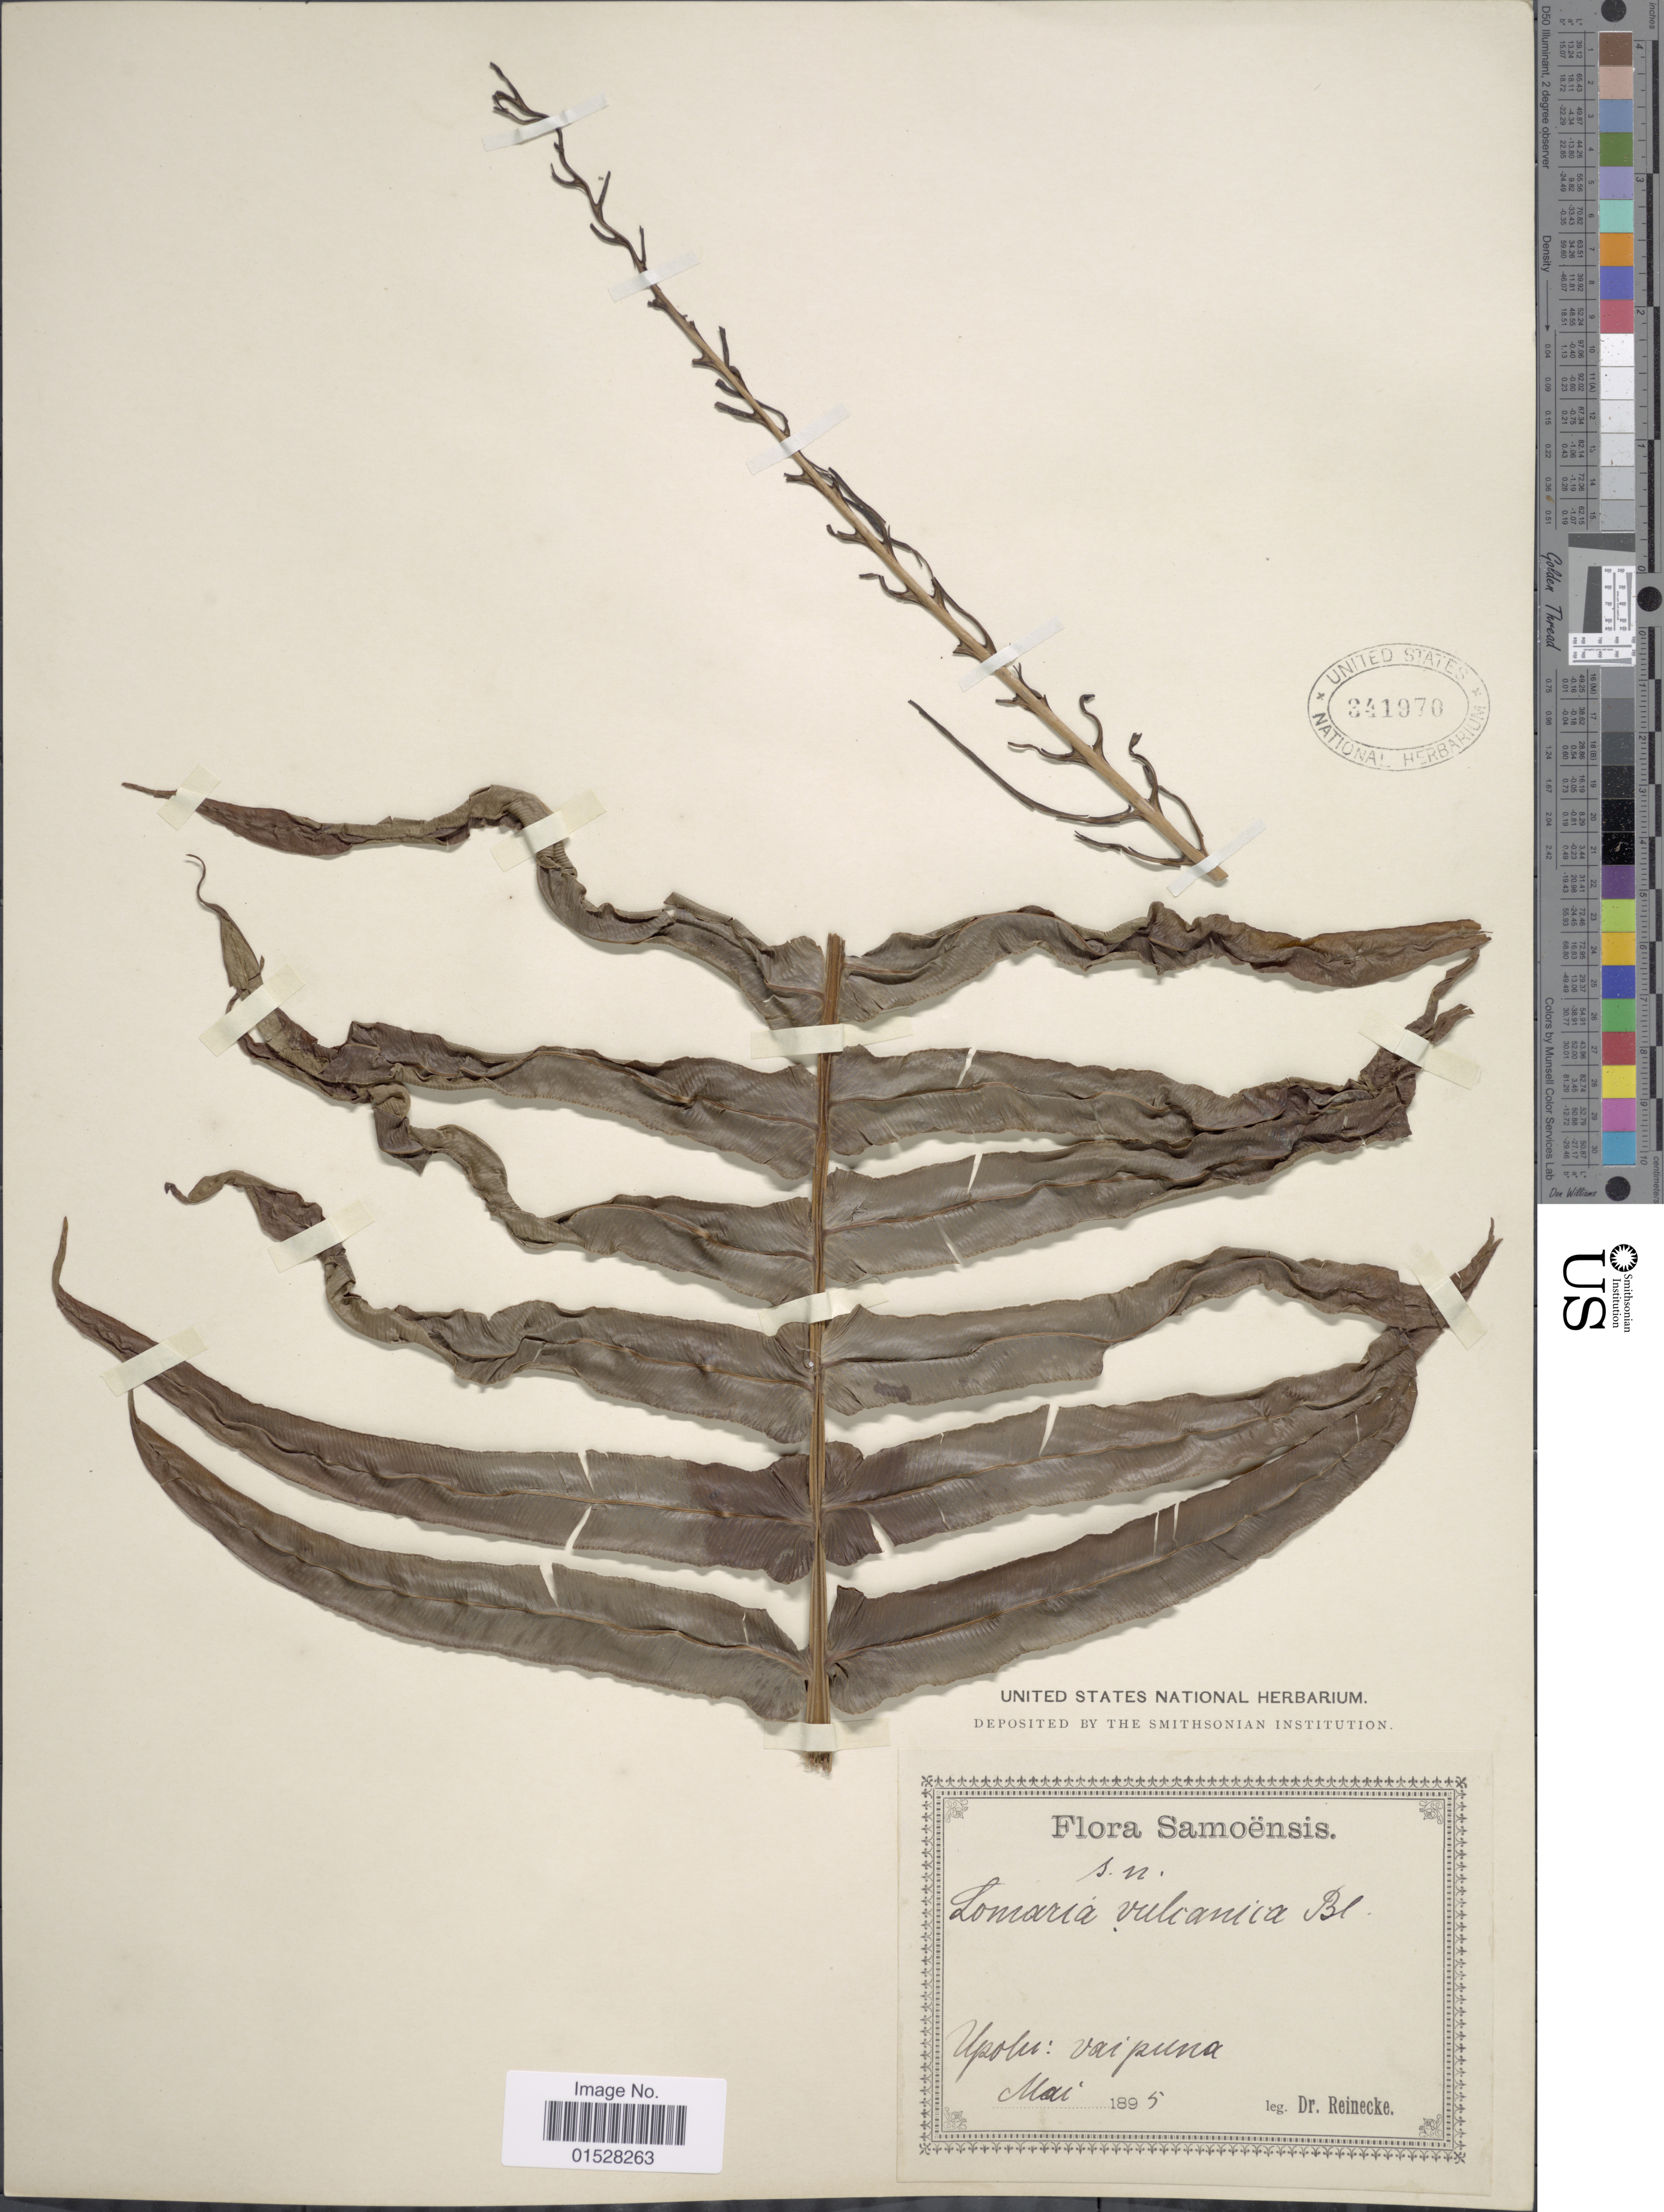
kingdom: Plantae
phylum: Tracheophyta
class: Polypodiopsida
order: Polypodiales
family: Blechnaceae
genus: Blechnum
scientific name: Blechnum vulcanicum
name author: (Blume) Kuhn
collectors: -- Reinecke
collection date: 1895-05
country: Samoa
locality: Upolu: vaipuna.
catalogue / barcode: US 341970